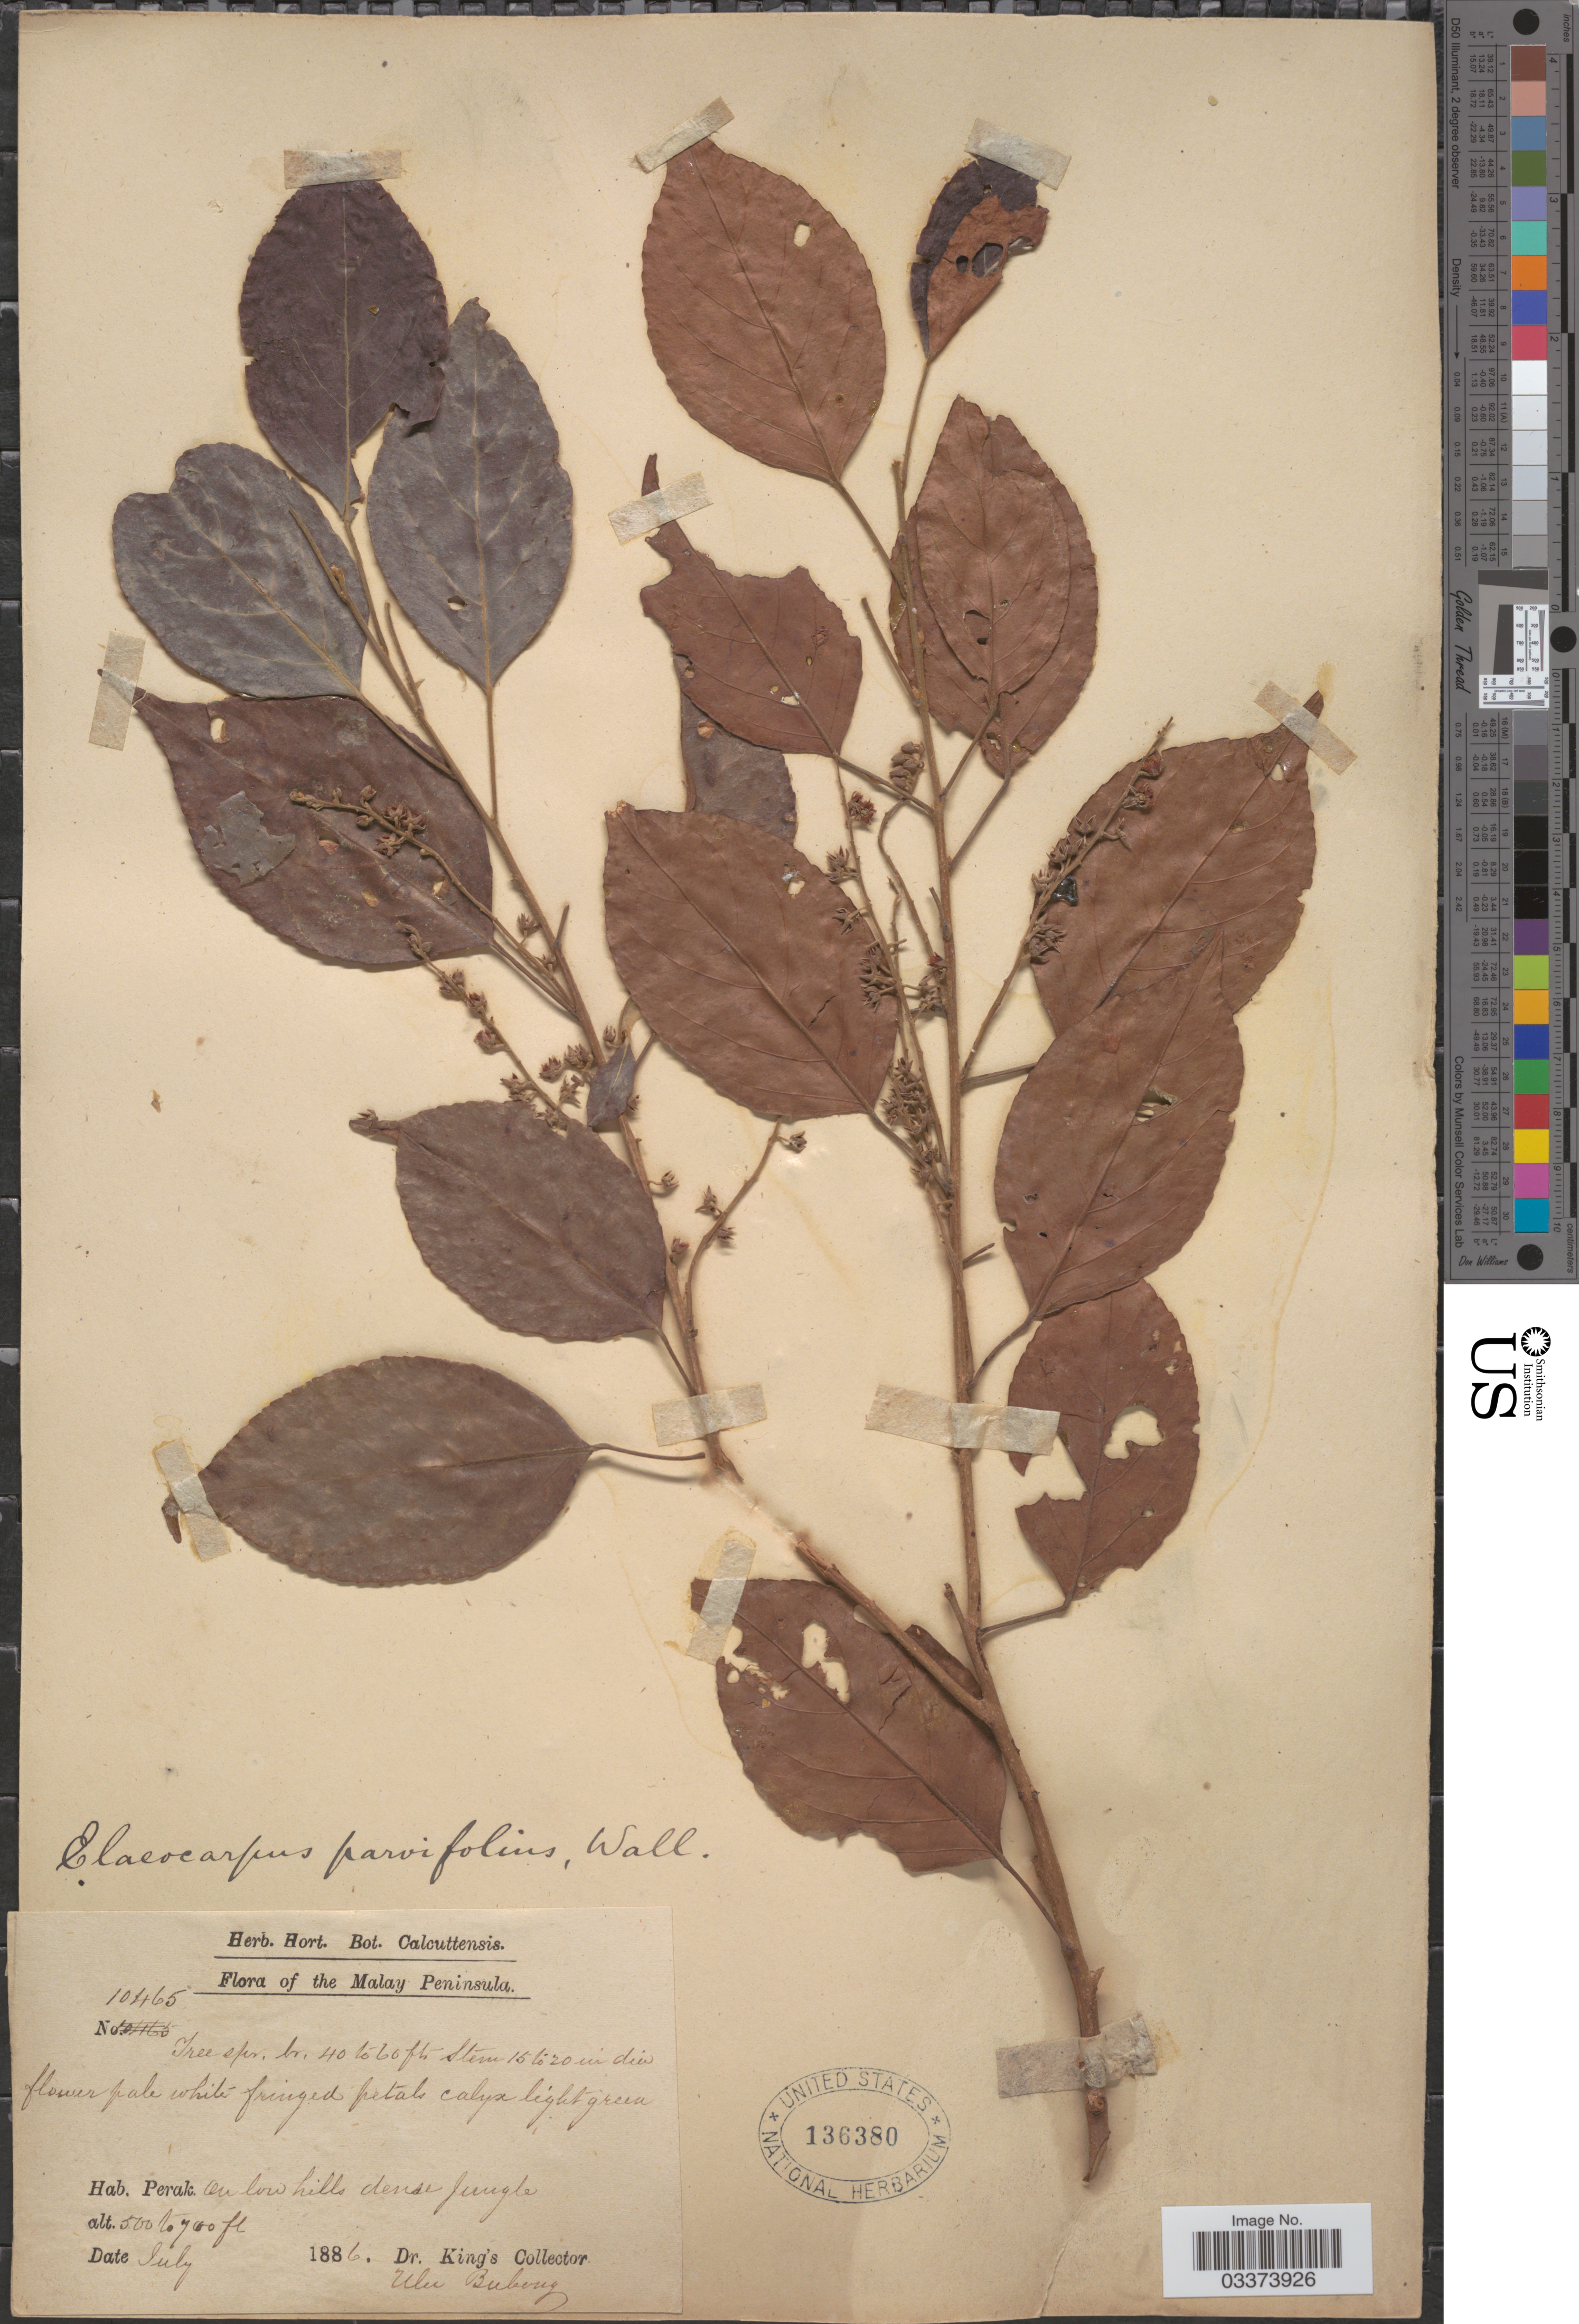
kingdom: Plantae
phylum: Tracheophyta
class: Magnoliopsida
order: Oxalidales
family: Elaeocarpaceae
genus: Elaeocarpus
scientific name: Elaeocarpus nitidus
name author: Jack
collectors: Dr. King's collector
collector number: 10465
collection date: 1886-07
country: Malaysia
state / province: Perak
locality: The Malay Peninsula.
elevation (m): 152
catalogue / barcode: US 136380